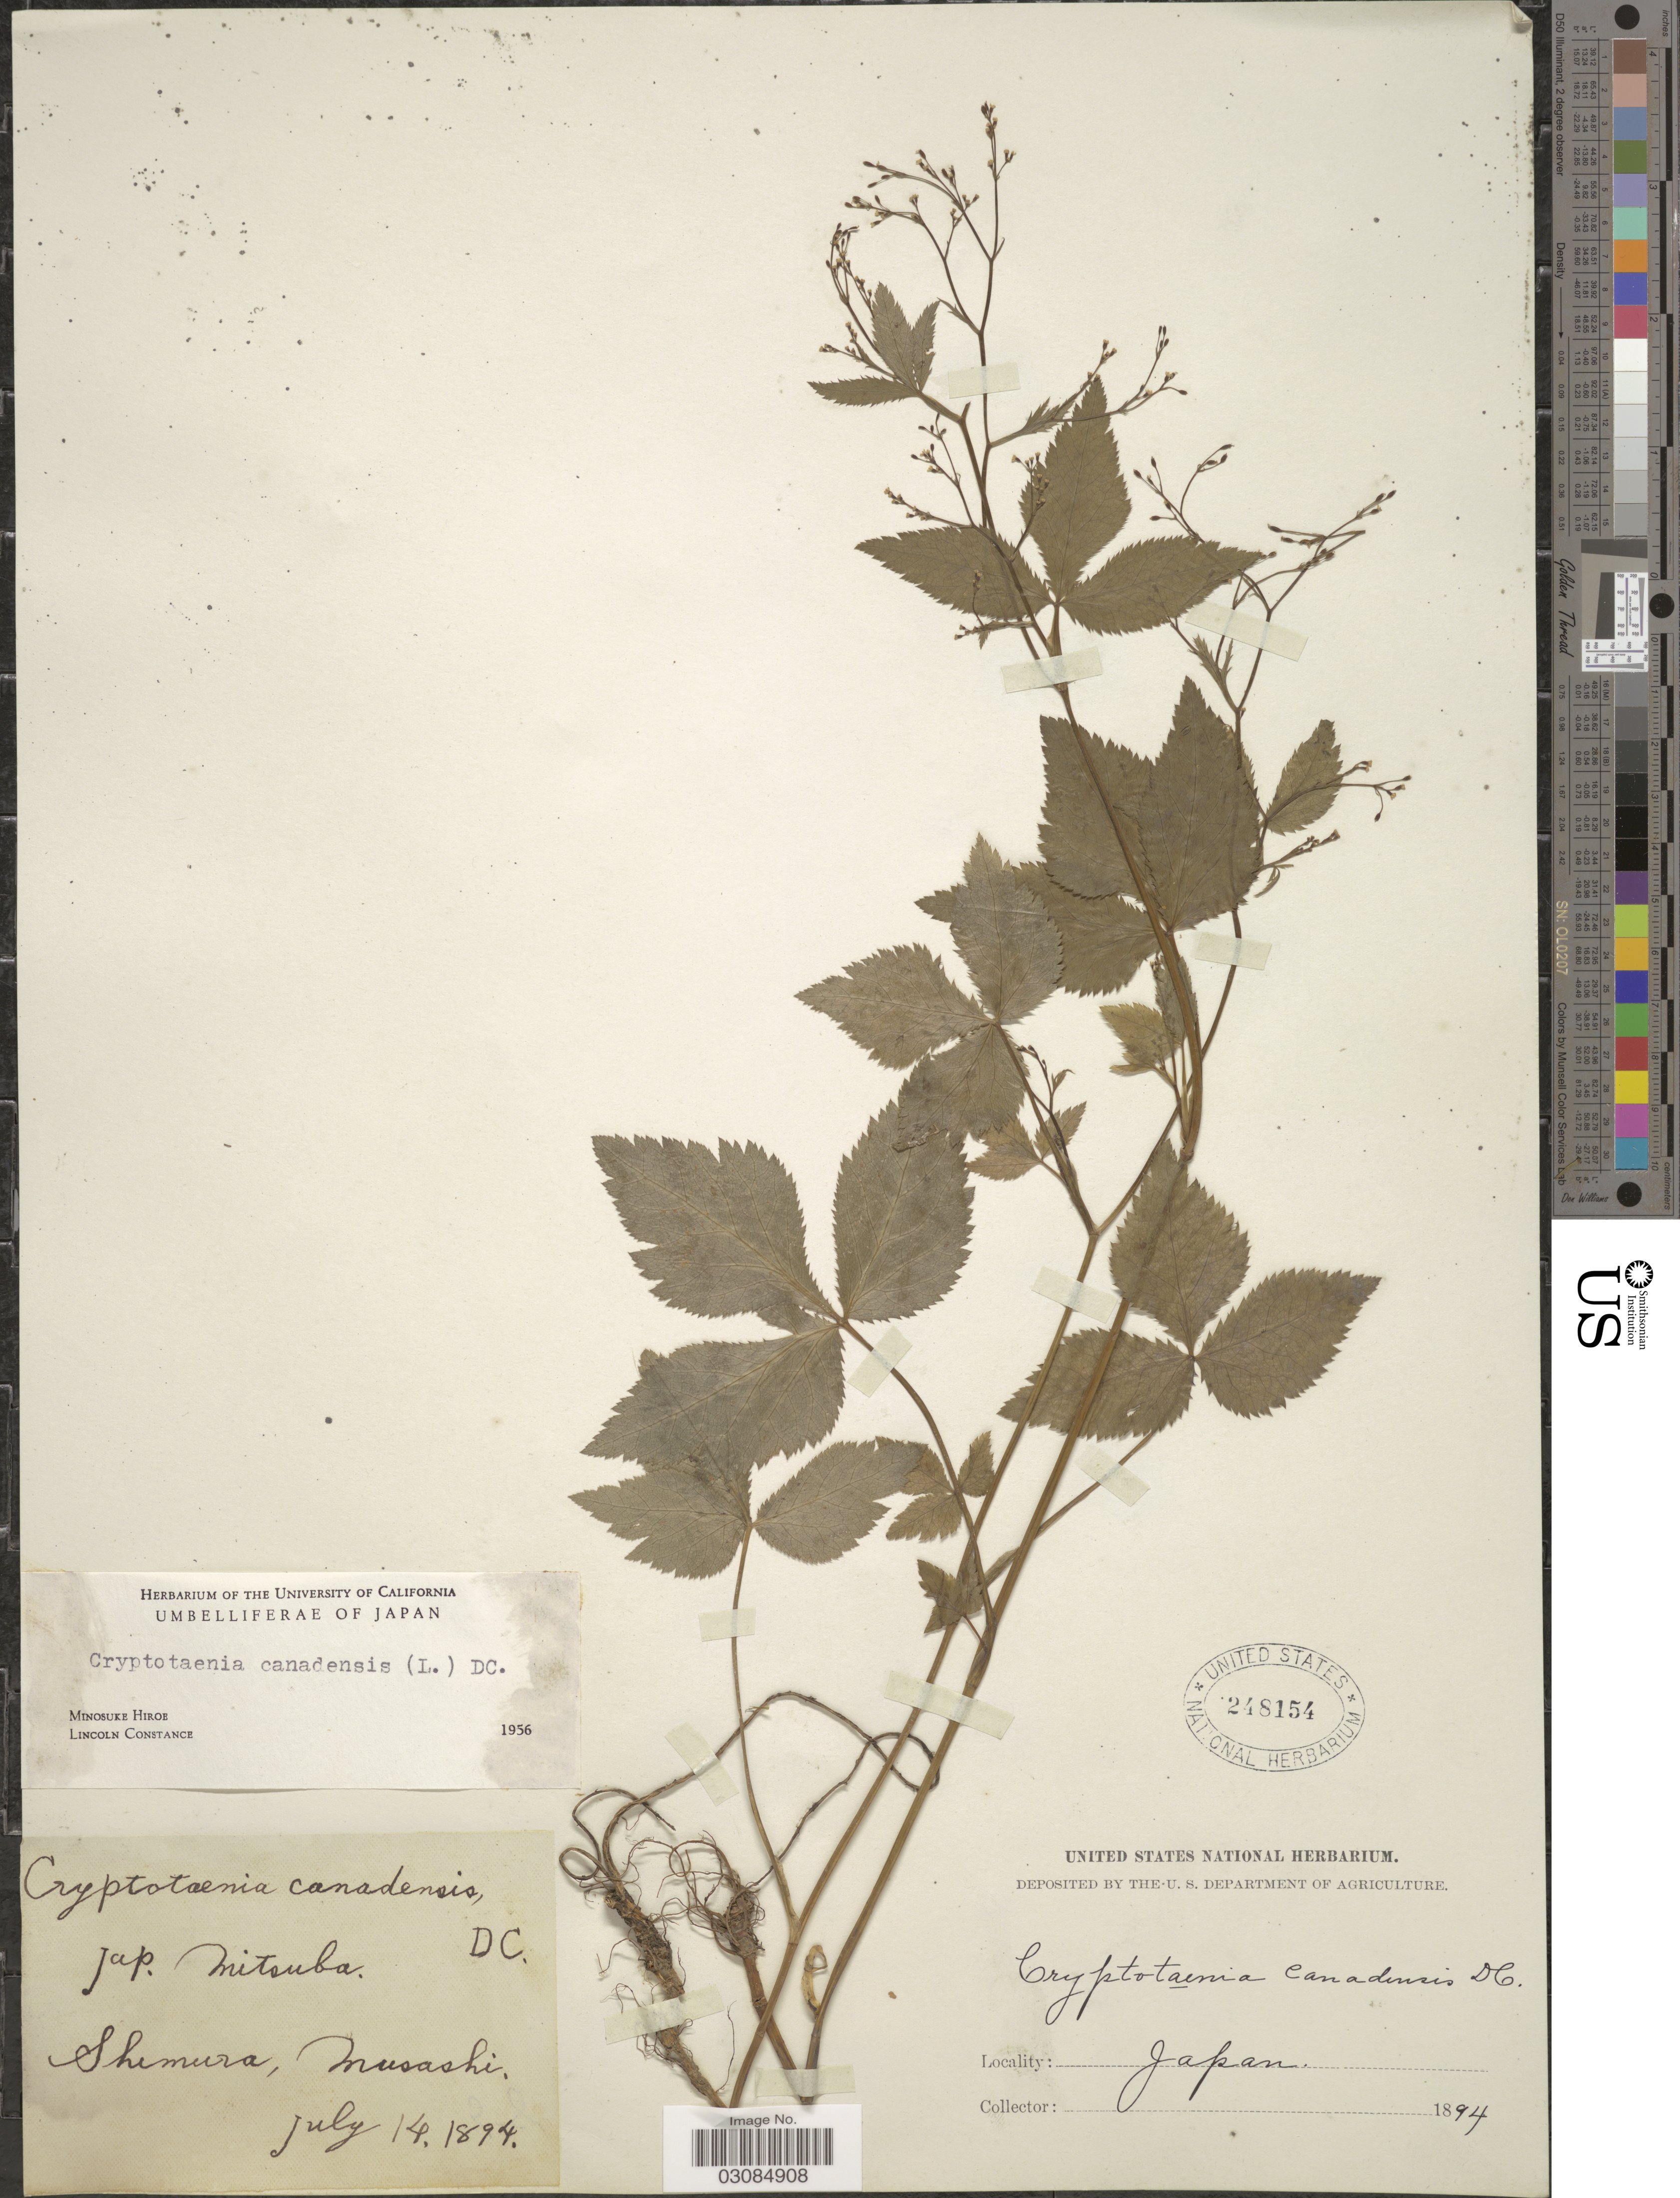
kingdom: Plantae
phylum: Tracheophyta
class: Magnoliopsida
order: Apiales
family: Apiaceae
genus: Cryptotaenia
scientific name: Cryptotaenia canadensis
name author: (L.) DC.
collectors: ex herb. United States National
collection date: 1894-07-14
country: Japan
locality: Shemura, Musashi.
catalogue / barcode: US 248154